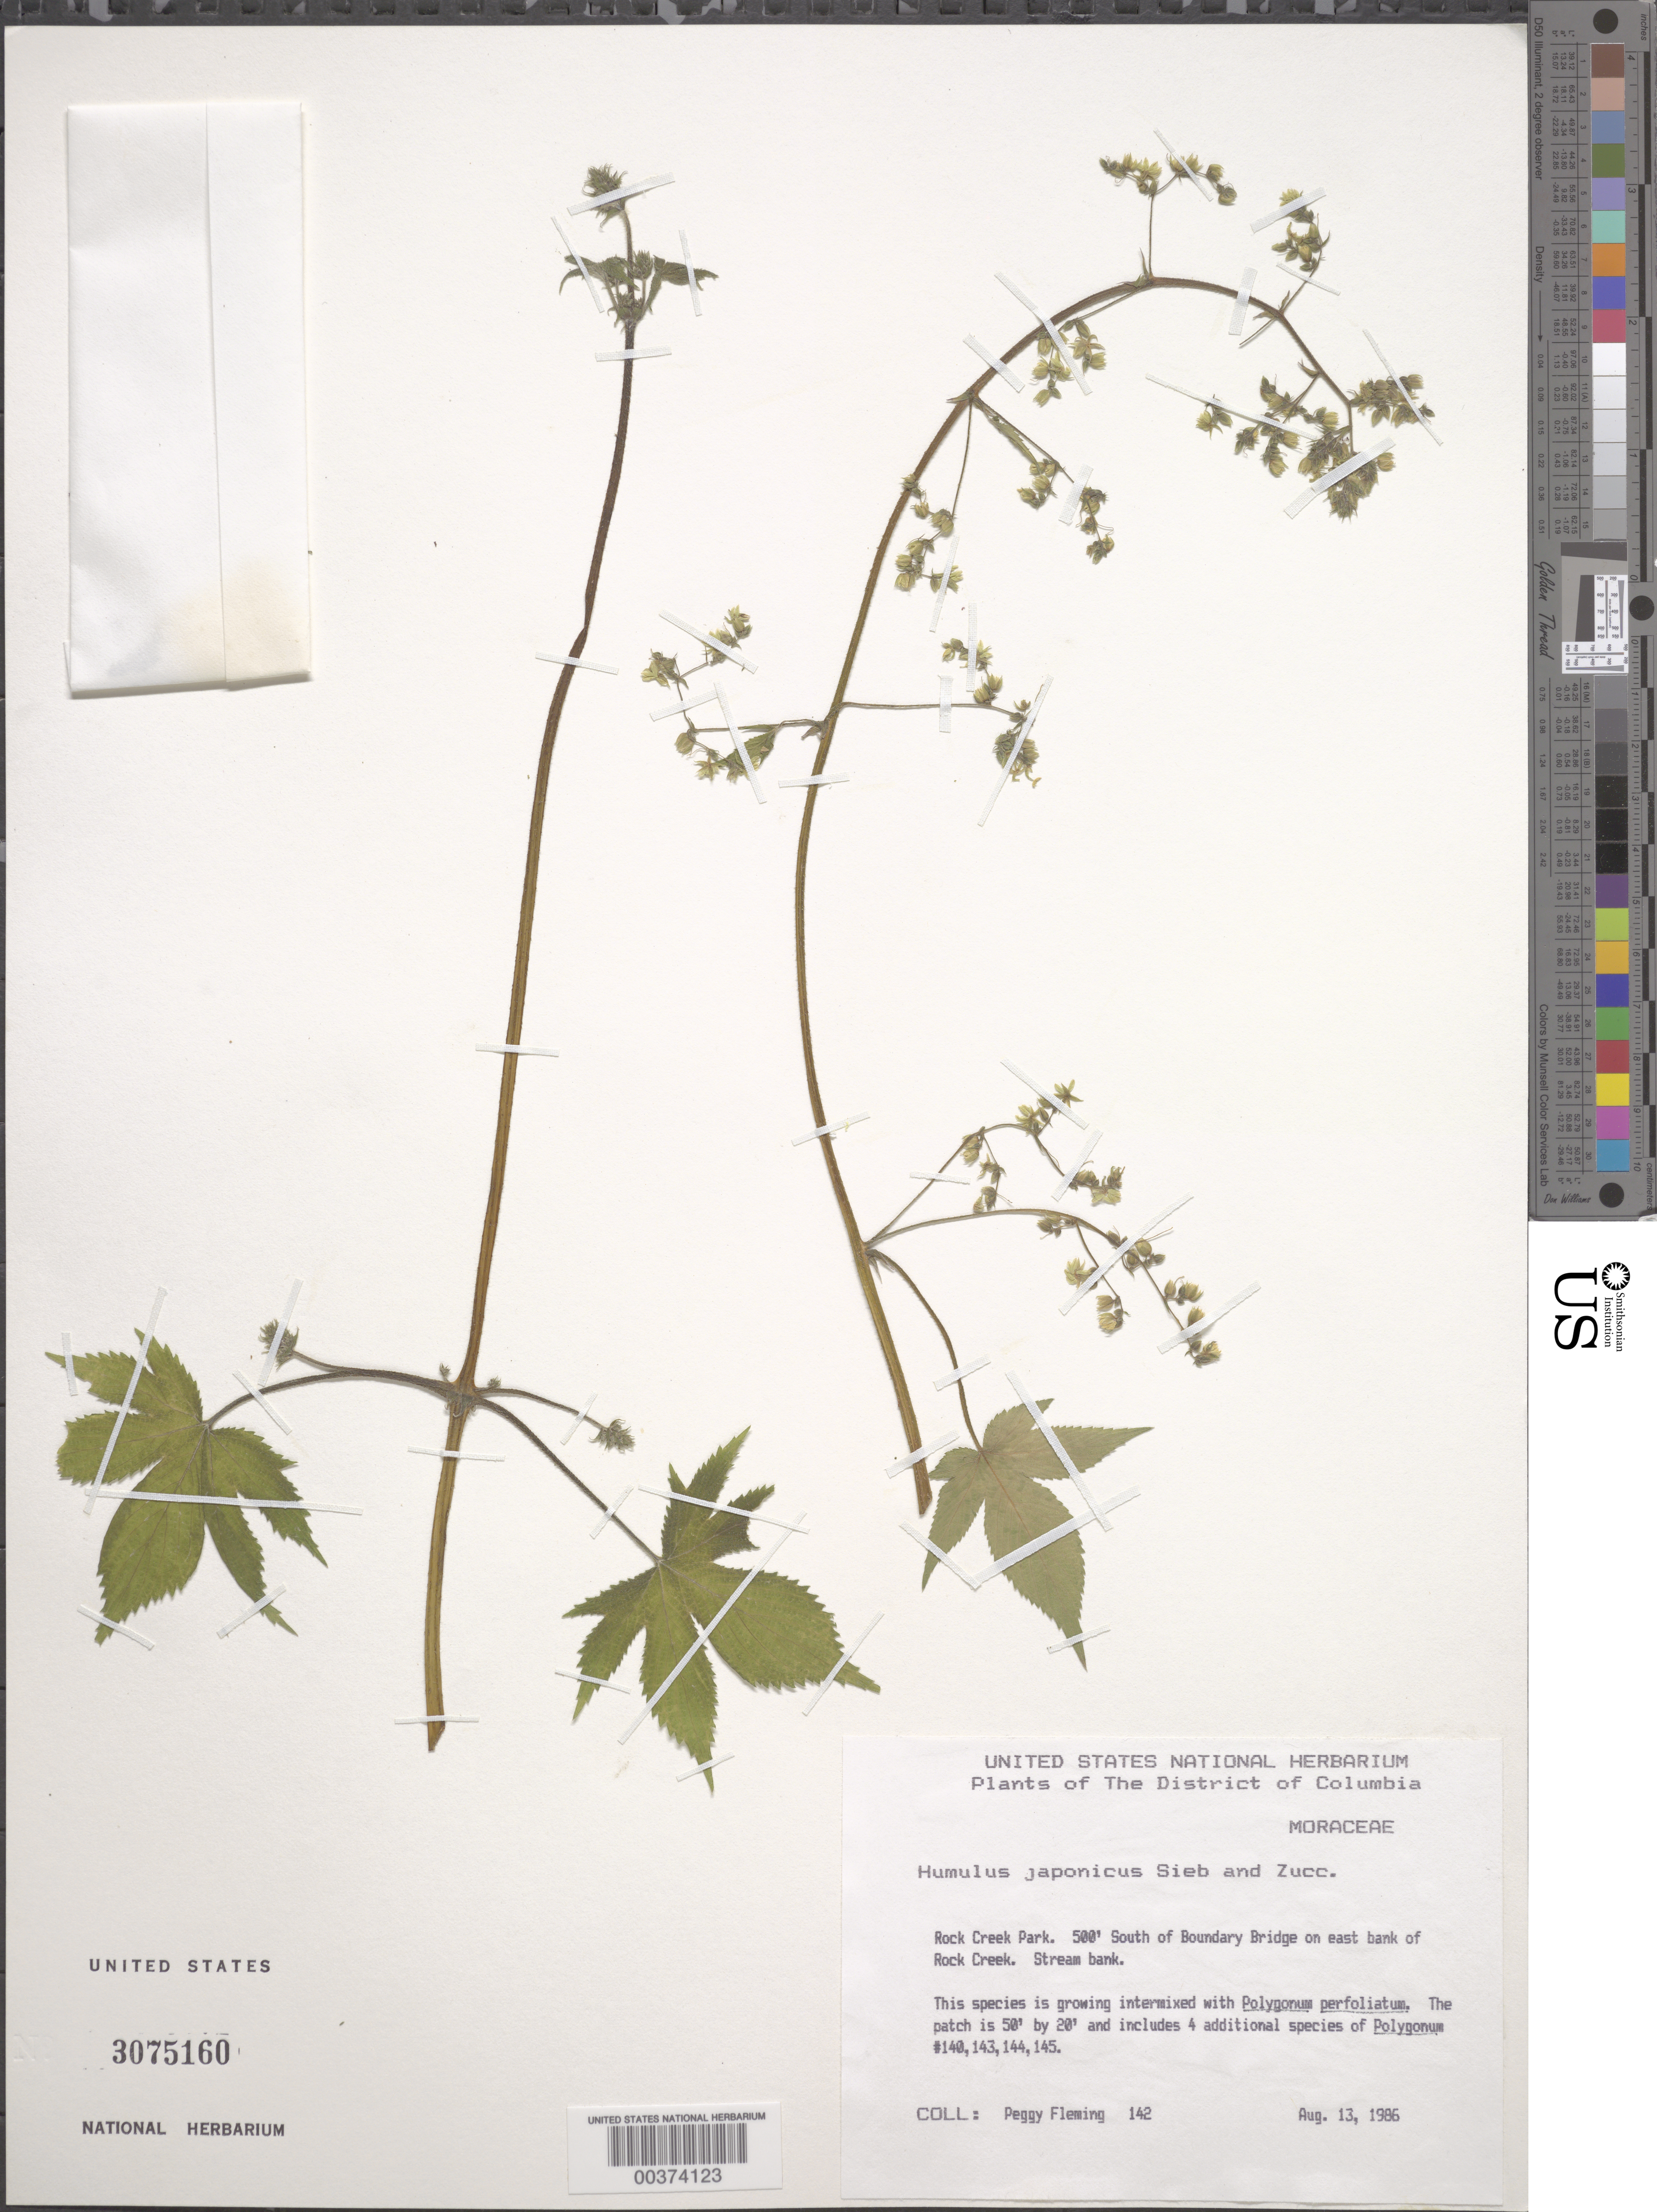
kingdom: Plantae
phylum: Tracheophyta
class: Magnoliopsida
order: Rosales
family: Cannabaceae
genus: Humulus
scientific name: Humulus japonicus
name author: Siebold & Zucc.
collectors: P. Fleming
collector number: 142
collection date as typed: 13 Aug 1986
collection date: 1986-08-13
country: United States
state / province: District of Columbia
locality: Rock Creek Park, S of Boundary Bridge on E bank of Rock Creek Rock Creek Park and vicinity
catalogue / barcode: US 3075160